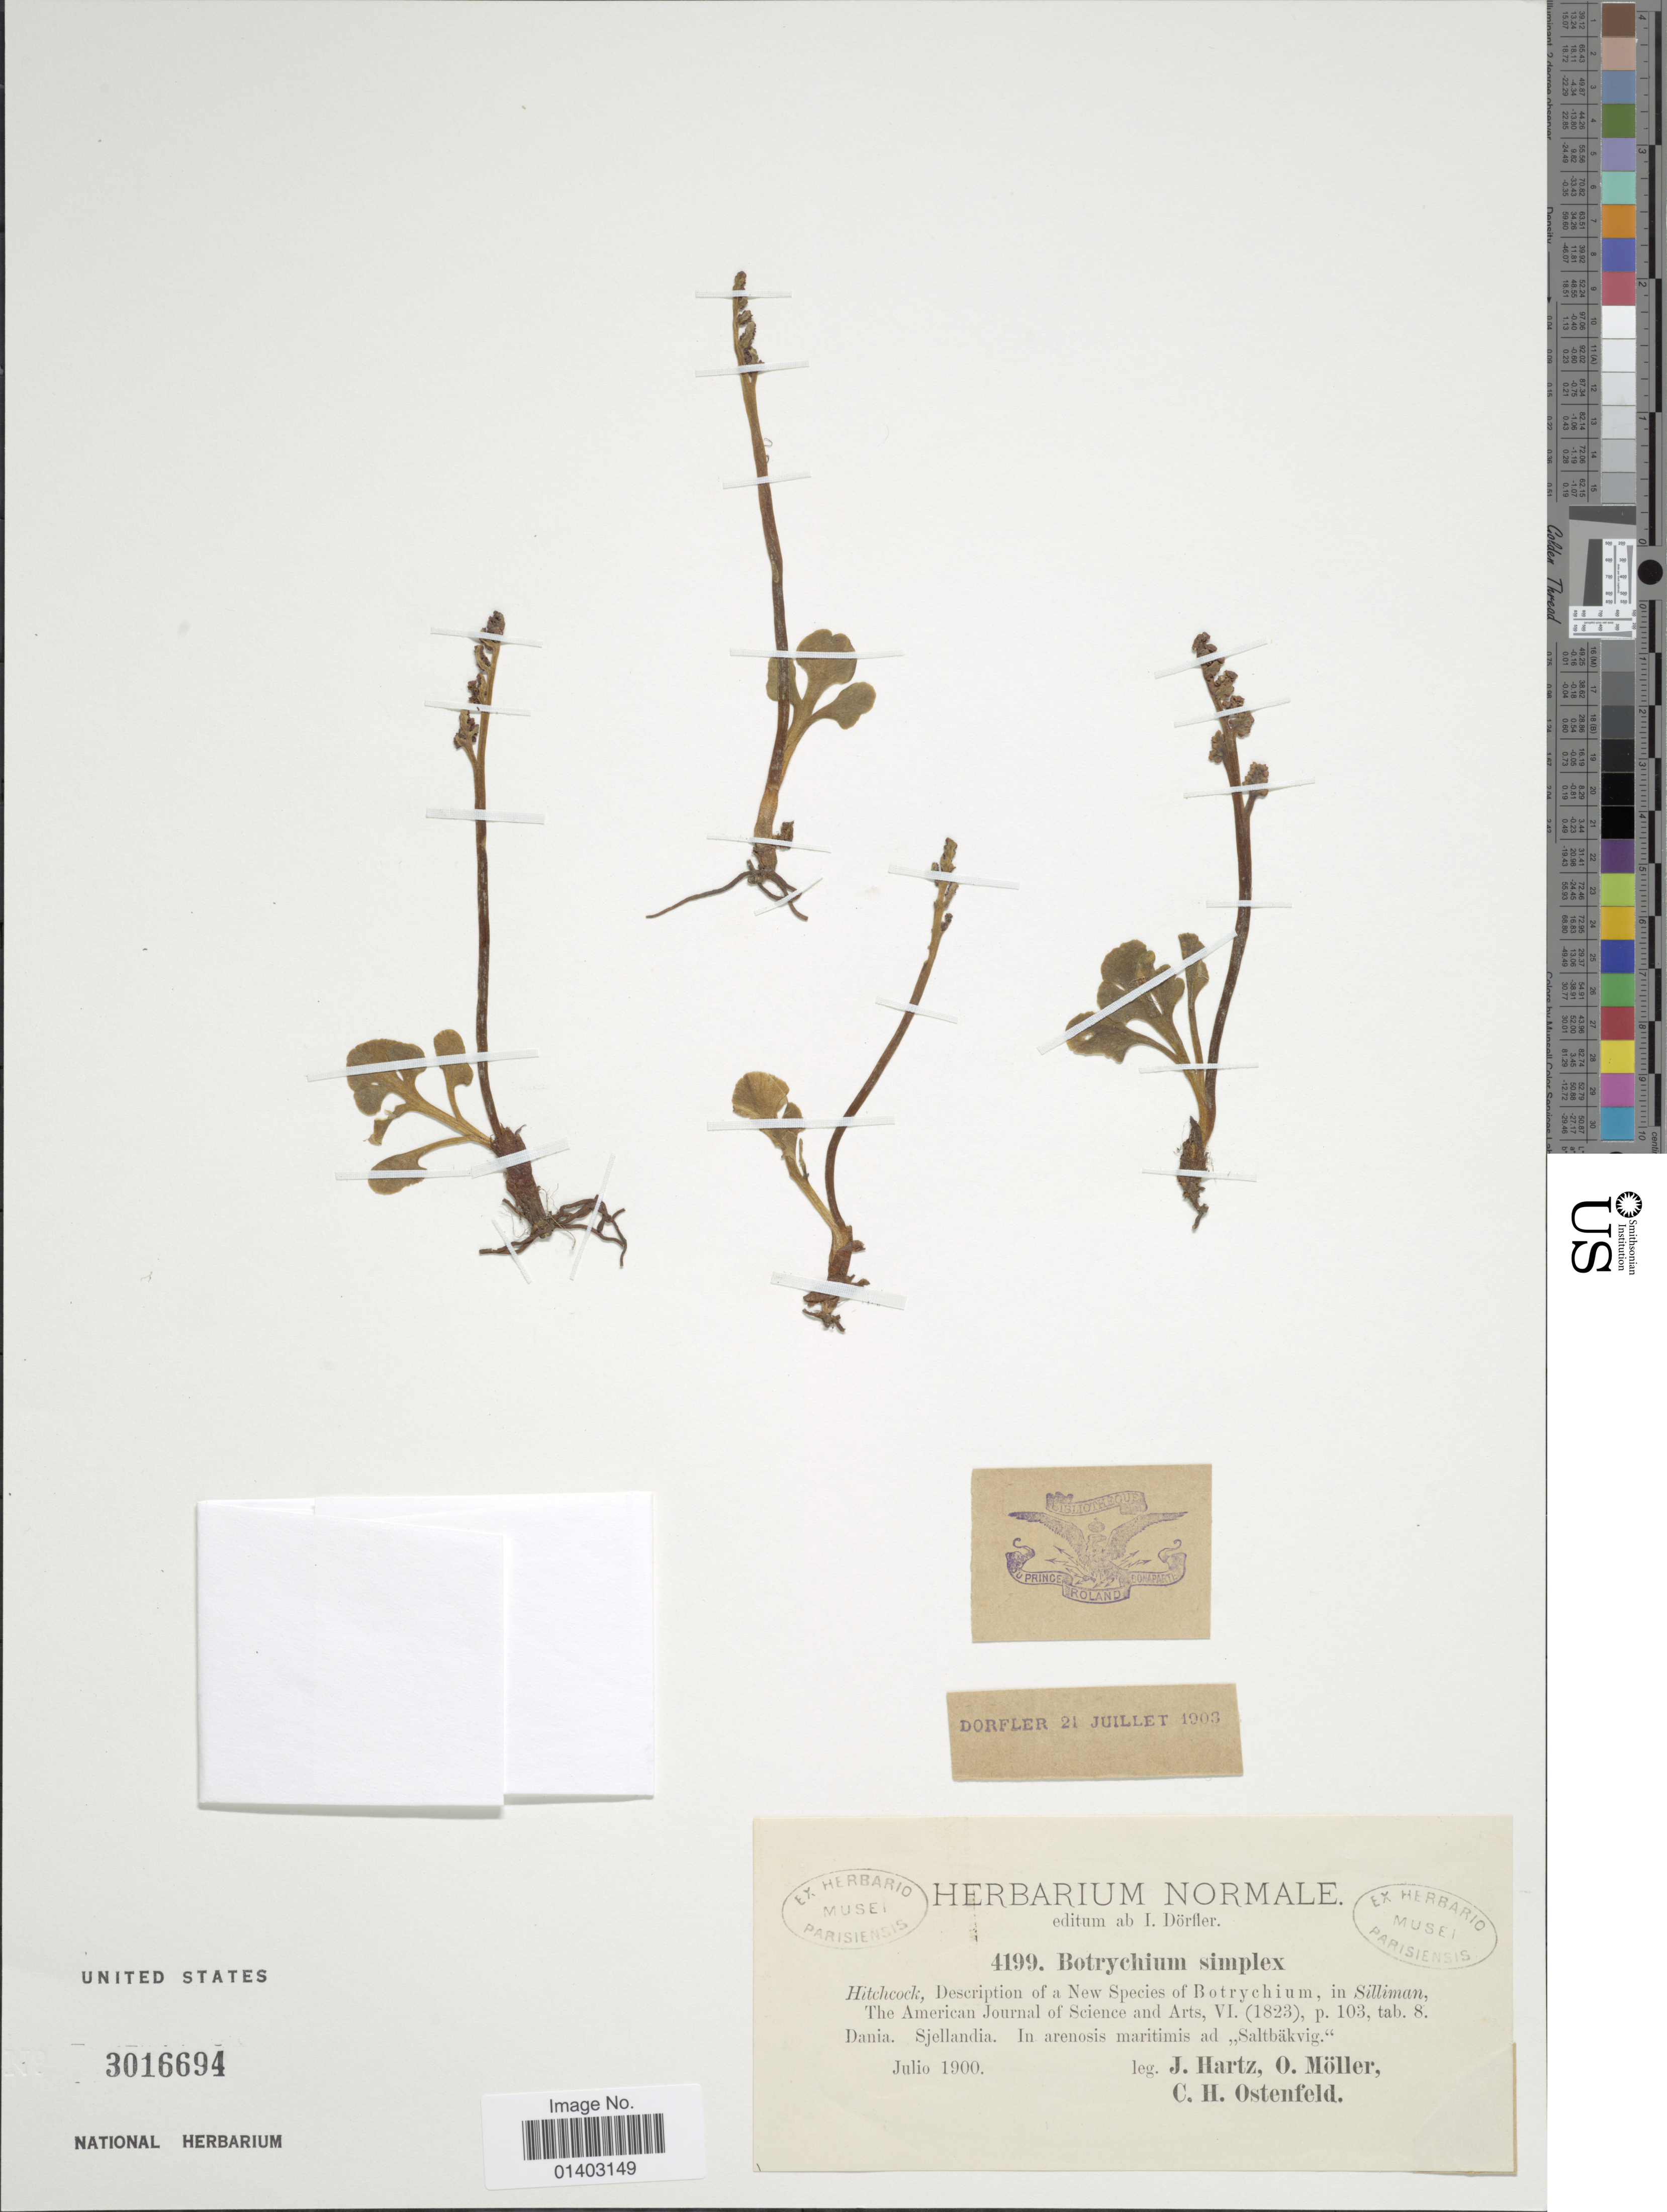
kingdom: Plantae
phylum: Tracheophyta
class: Polypodiopsida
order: Ophioglossales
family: Ophioglossaceae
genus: Botrychium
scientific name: Botrychium simplex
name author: E. Hitchc.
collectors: J. Hartz, O. Möller & C. Ostenfeld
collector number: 4199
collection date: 1900-07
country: Denmark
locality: Dania, Sjellandia. In arenosis maritimis ad "Saltbäkvig"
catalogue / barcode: US 3016694